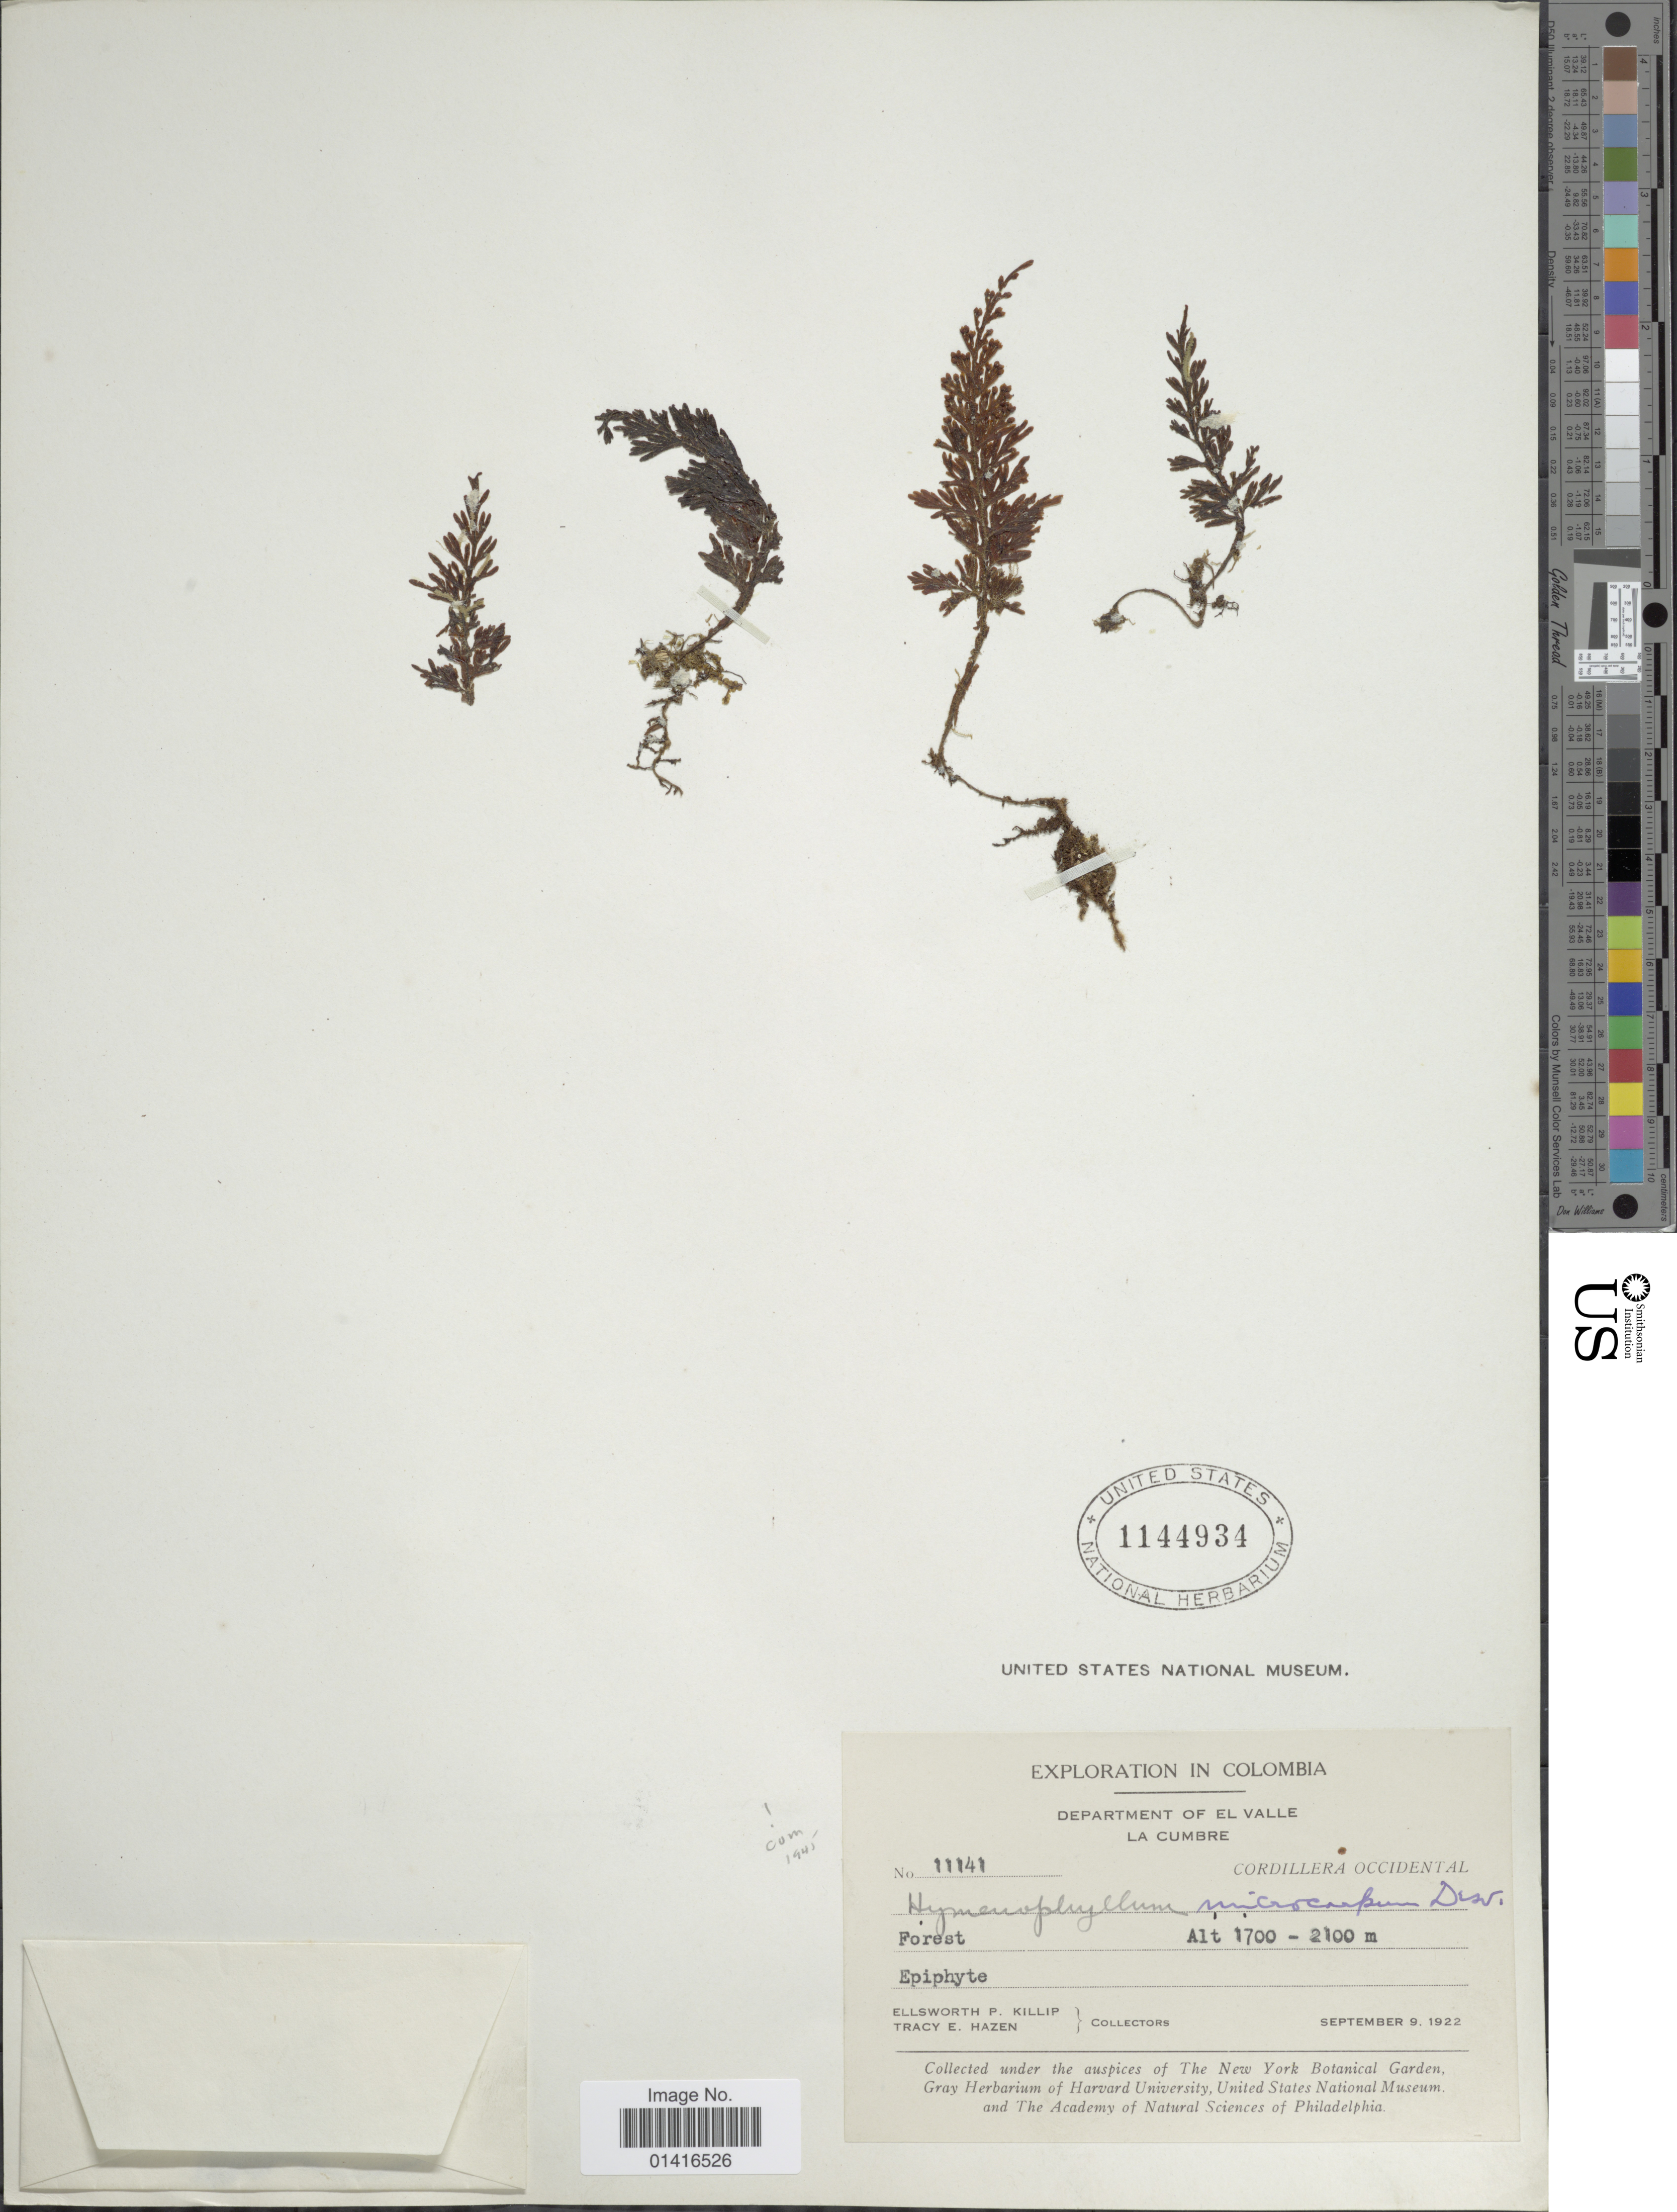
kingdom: Plantae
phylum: Tracheophyta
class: Polypodiopsida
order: Hymenophyllales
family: Hymenophyllaceae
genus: Hymenophyllum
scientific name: Hymenophyllum microcarpum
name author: (Desv.) Lellinger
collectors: E. P. Killip & T. E. Hazen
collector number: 11141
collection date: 1922-09-09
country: Colombia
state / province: Valle del Cauca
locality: Dep. of El Valle. La Cumbre. Cordillera Occidental.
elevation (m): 1700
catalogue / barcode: US 1144934